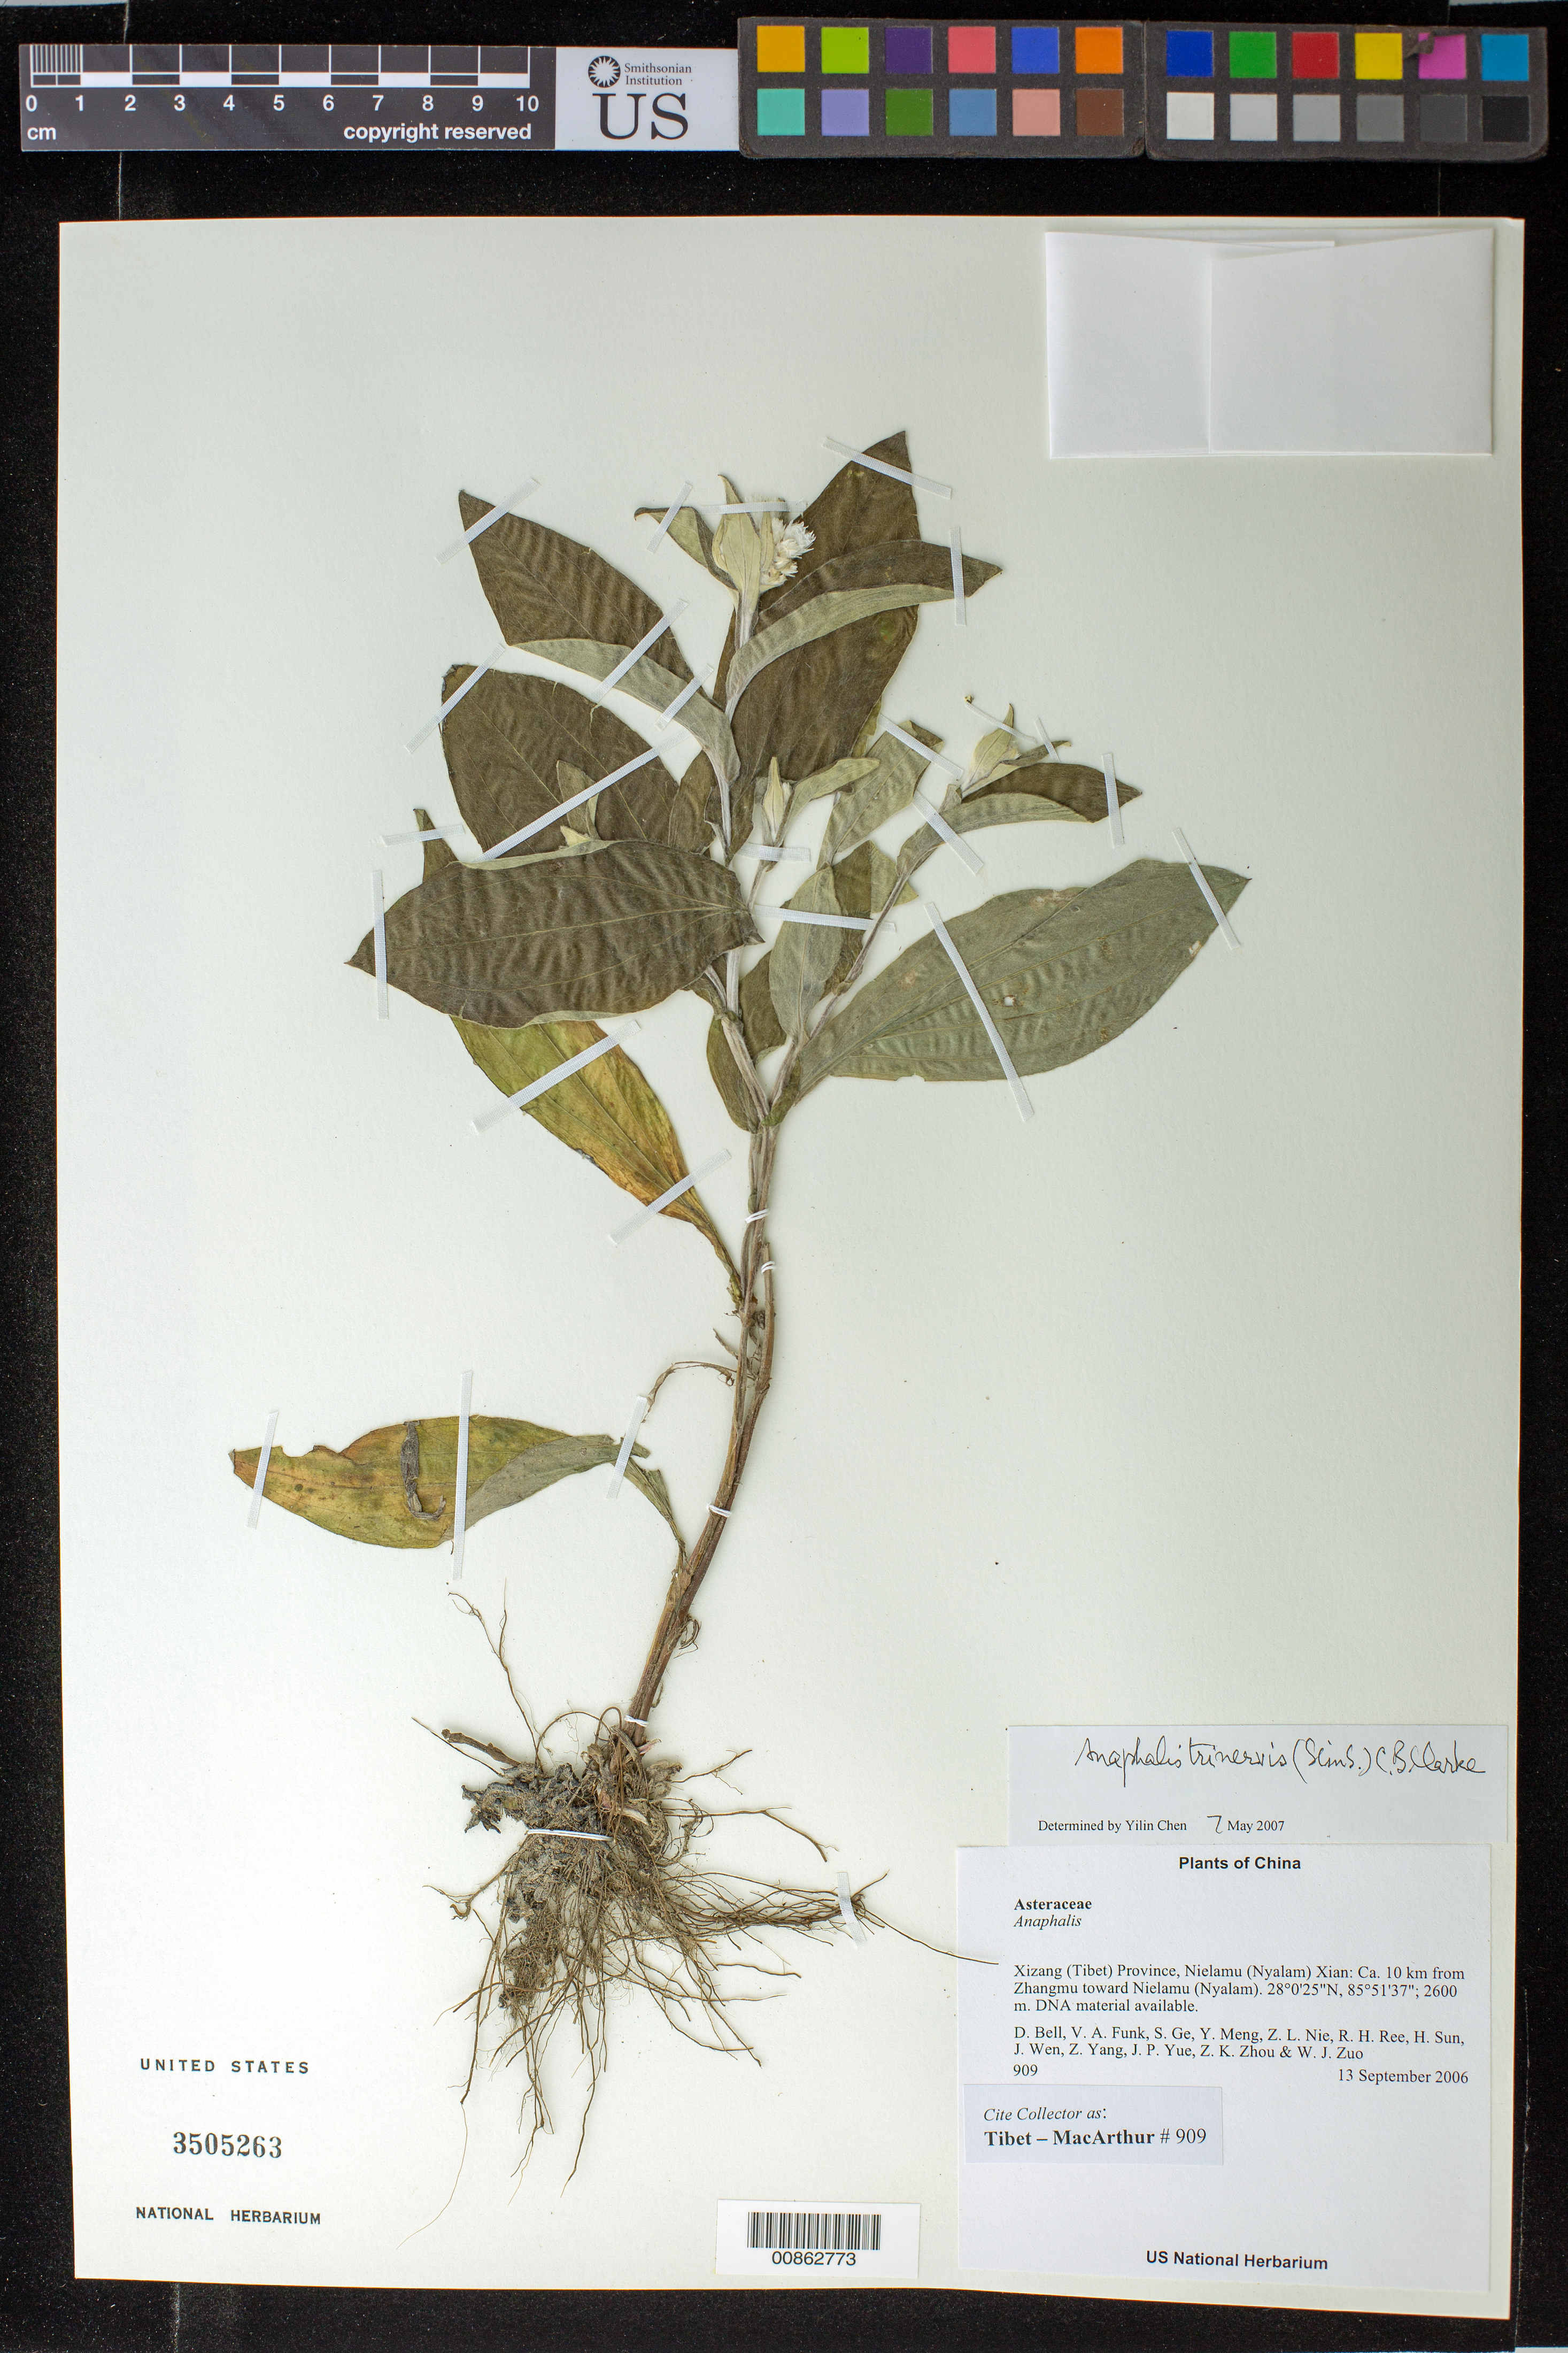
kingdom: Plantae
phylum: Tracheophyta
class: Magnoliopsida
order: Asterales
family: Asteraceae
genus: Anaphalis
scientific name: Anaphalis triplinervis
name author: (Sims) C.B. Clarke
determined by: Yilin Chen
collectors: Tibet-MacArthur, D. A. Bell, V. Funk, S. Ge, Y. Meng, Z. Nie, R. Ree, H. Sun, J. Wen, Z. Yang, J. Yue, Z. Zhou & W. Zuo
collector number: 909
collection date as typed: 13 Sep 2006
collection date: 2006-09-13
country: China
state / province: Xizang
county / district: Nielamu (Nyalam) Xian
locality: Ca. 10 km from Zhangmu toward Nielamu (Nyalam).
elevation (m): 2600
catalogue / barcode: US 3505263